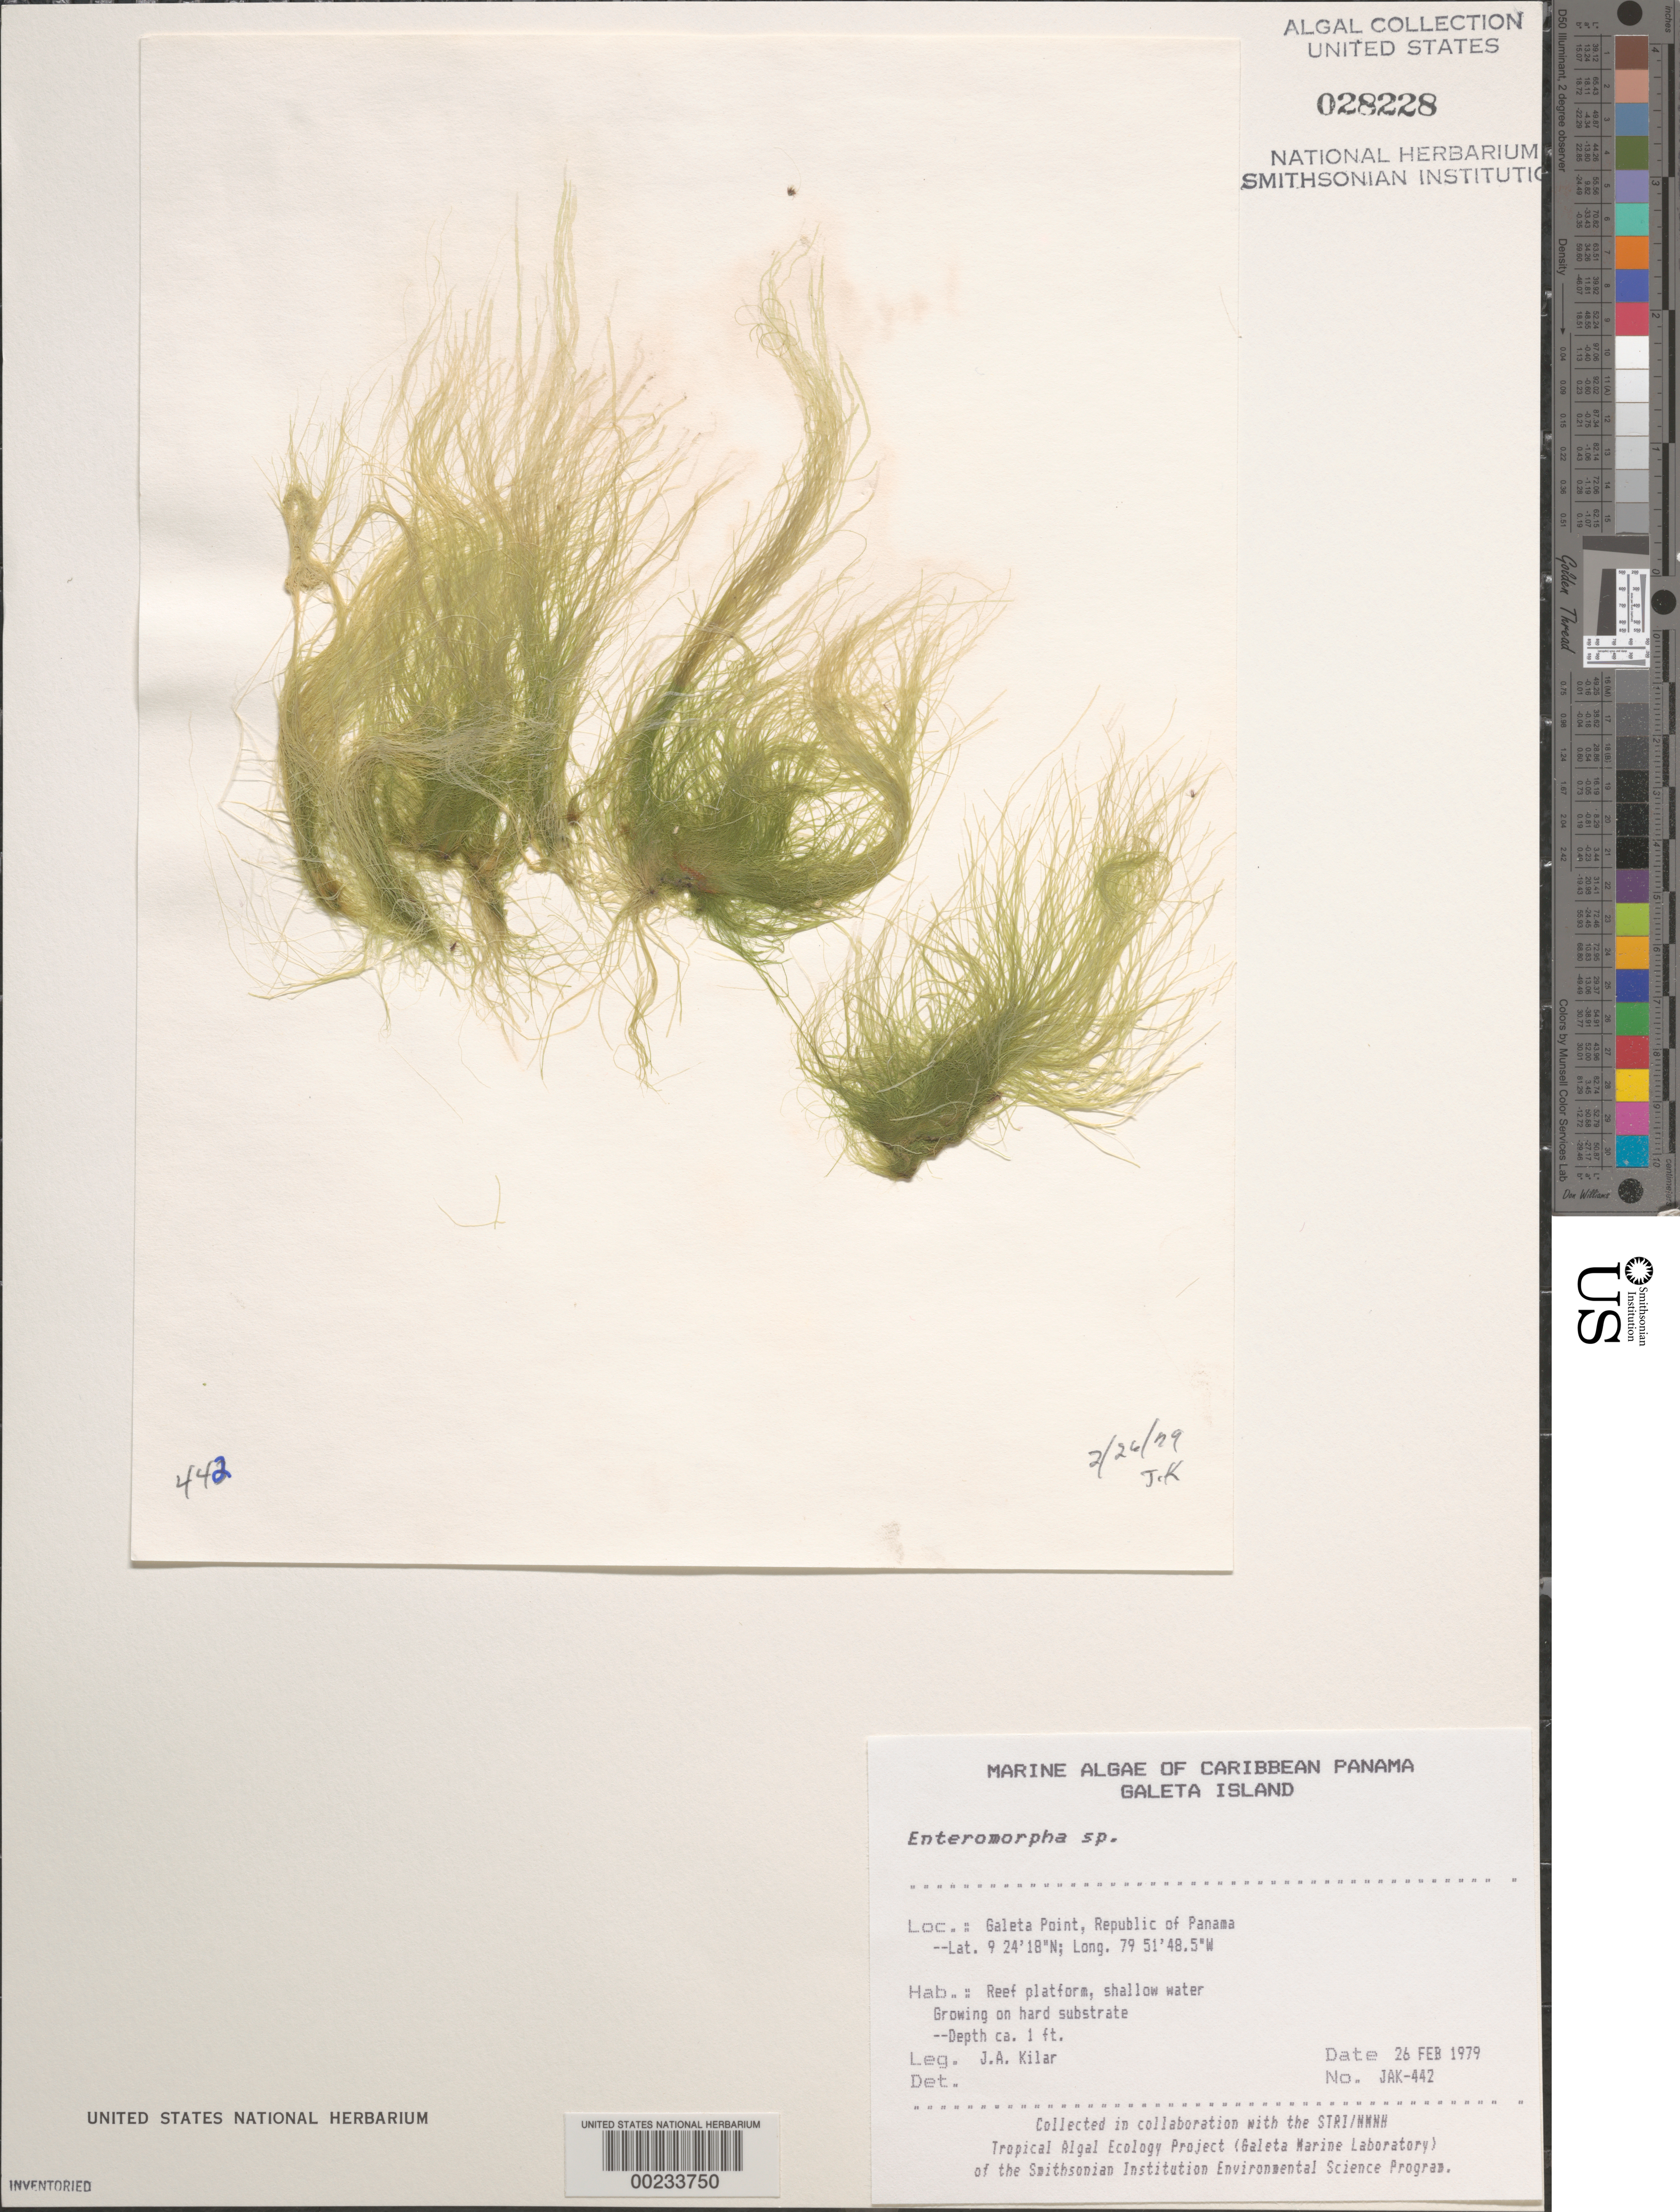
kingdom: Plantae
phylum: Chlorophyta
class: Ulvophyceae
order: Ulvales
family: Ulvaceae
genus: Ulva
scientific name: Ulva sp.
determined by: Algae name updating Project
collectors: J. A. Kilar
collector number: JAK-442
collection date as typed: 26 Feb 1979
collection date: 1979-02-26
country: Panama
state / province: Colón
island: Galeta Island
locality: Galeta Point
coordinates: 9 24' 18" N, 79 51' 48.5" W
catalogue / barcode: US 28228